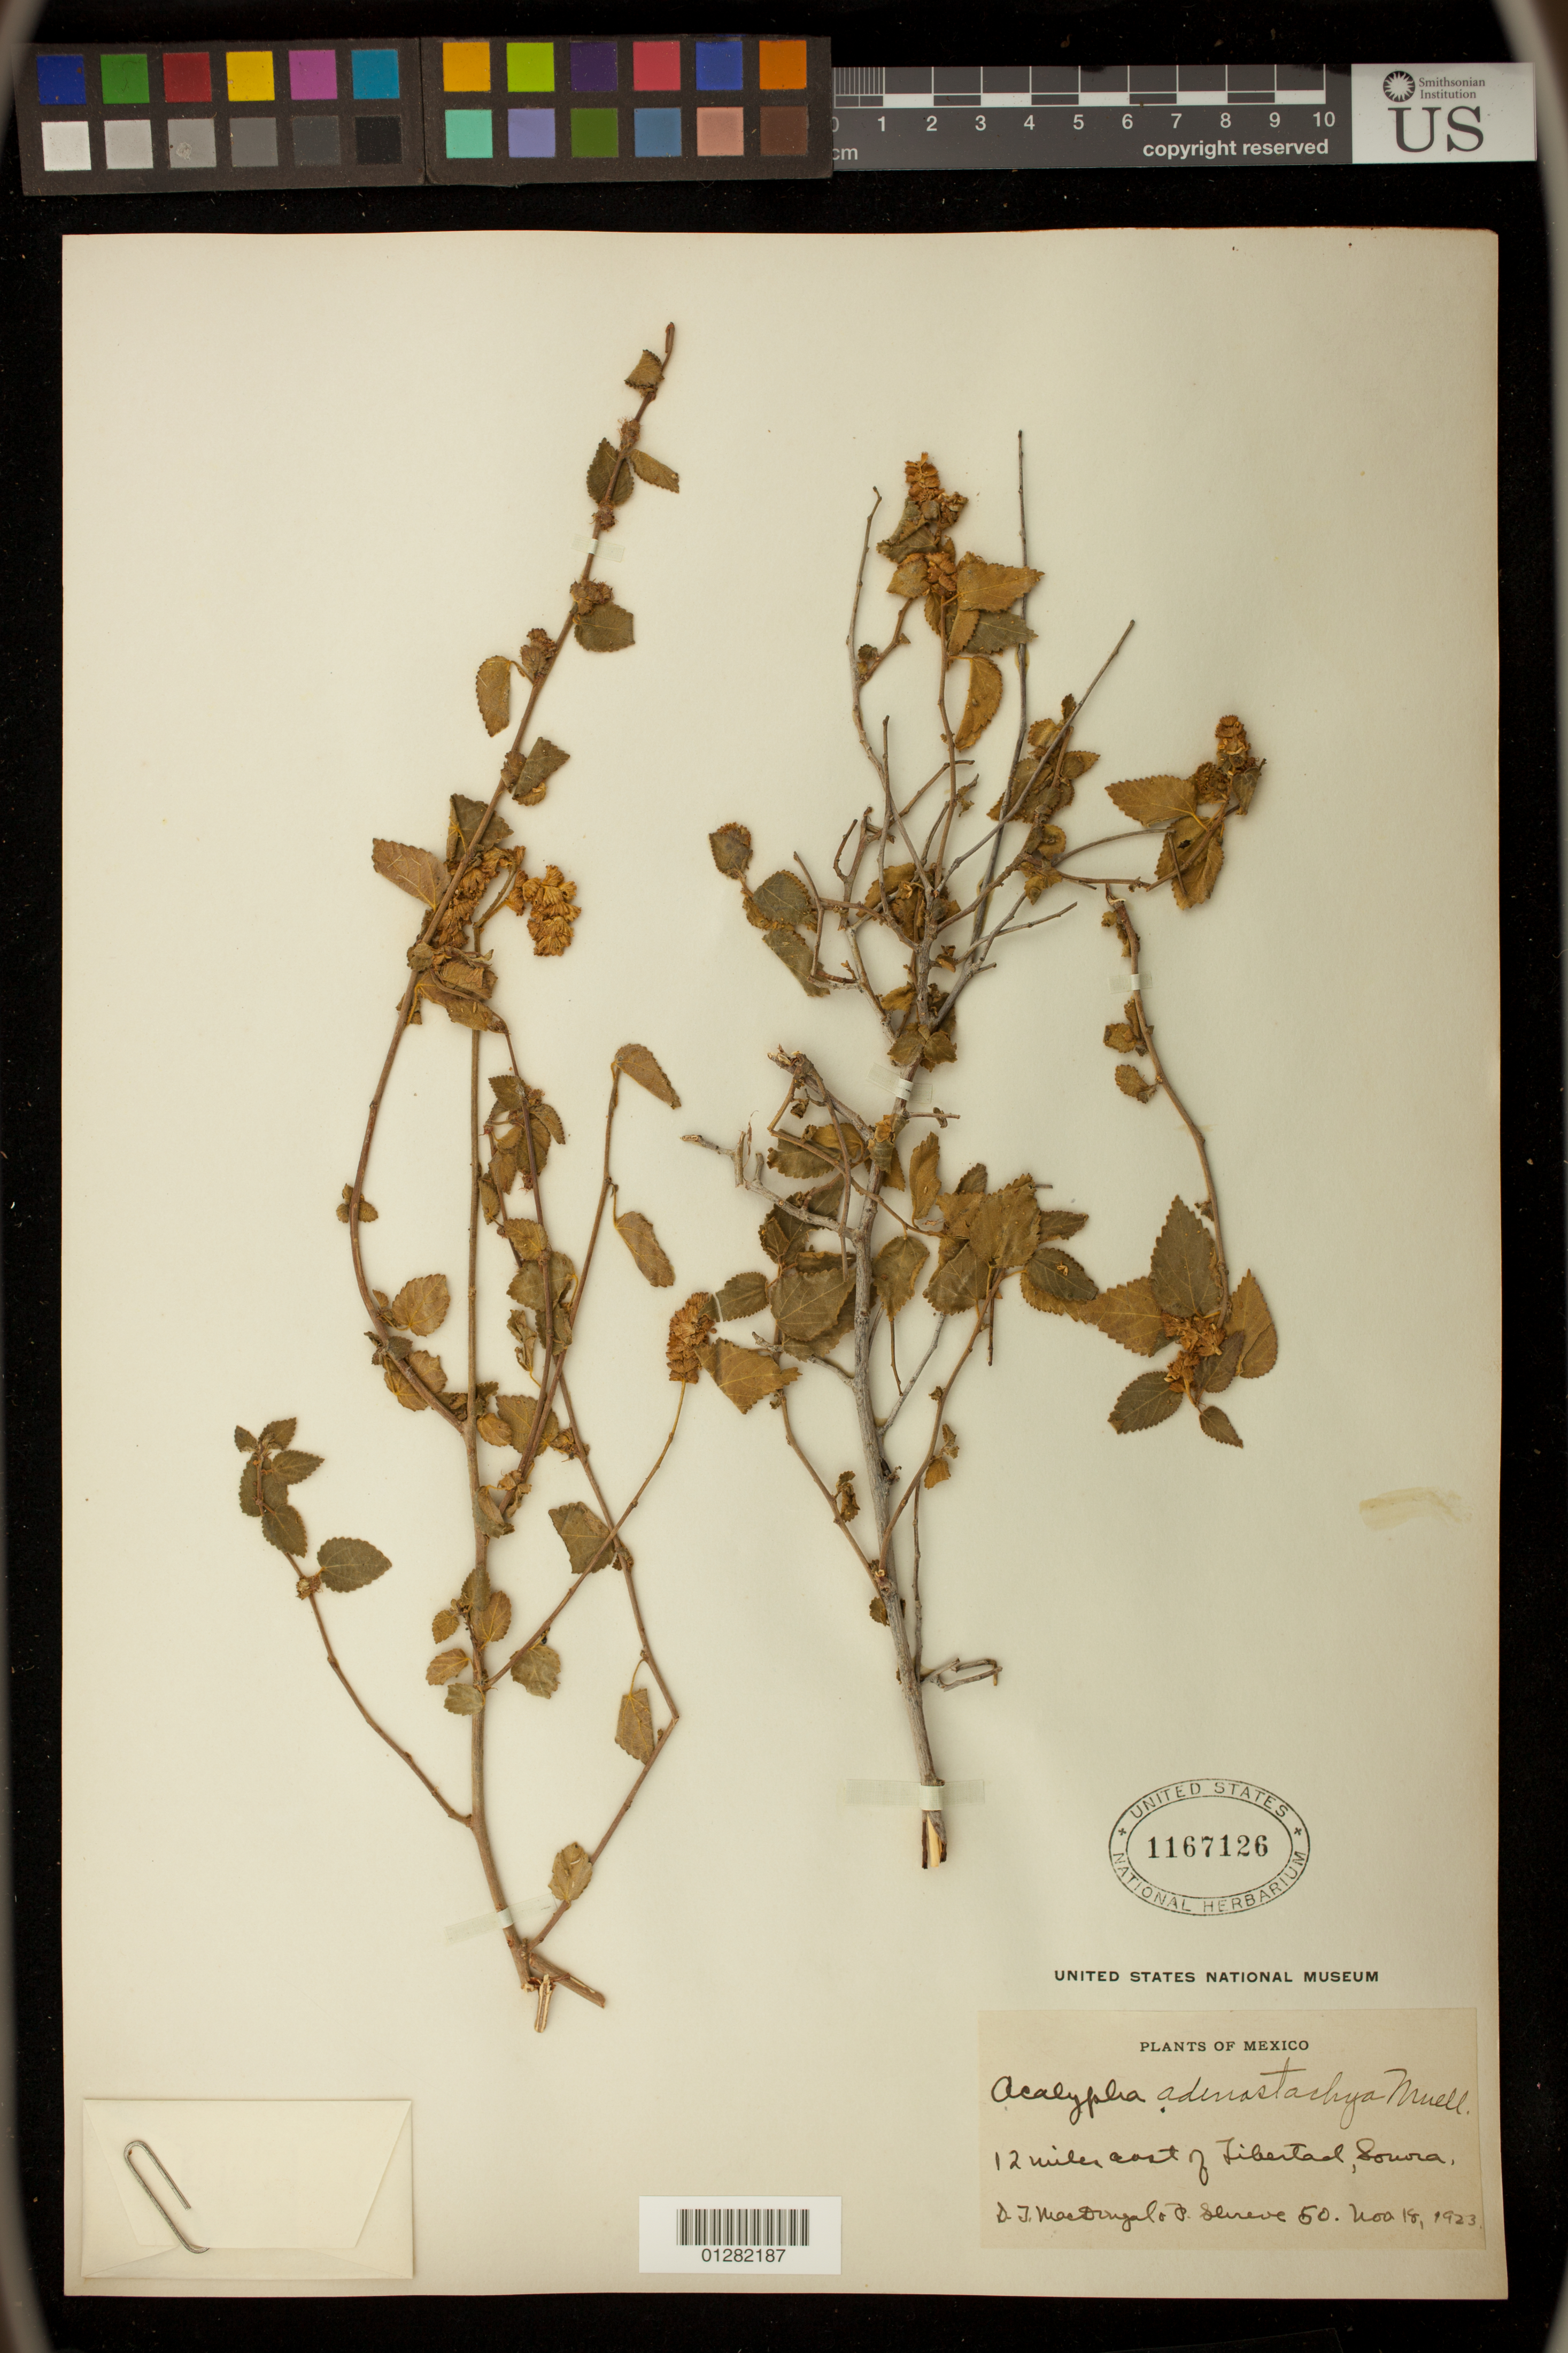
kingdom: Plantae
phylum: Tracheophyta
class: Magnoliopsida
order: Malpighiales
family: Euphorbiaceae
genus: Acalypha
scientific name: Acalypha adenostachya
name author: Müll. Arg.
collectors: F. Shreve & D. T. MacDougal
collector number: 50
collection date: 1923-11-18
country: Mexico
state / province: Sonora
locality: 12 miles east of Libertad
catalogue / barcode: US 1167126